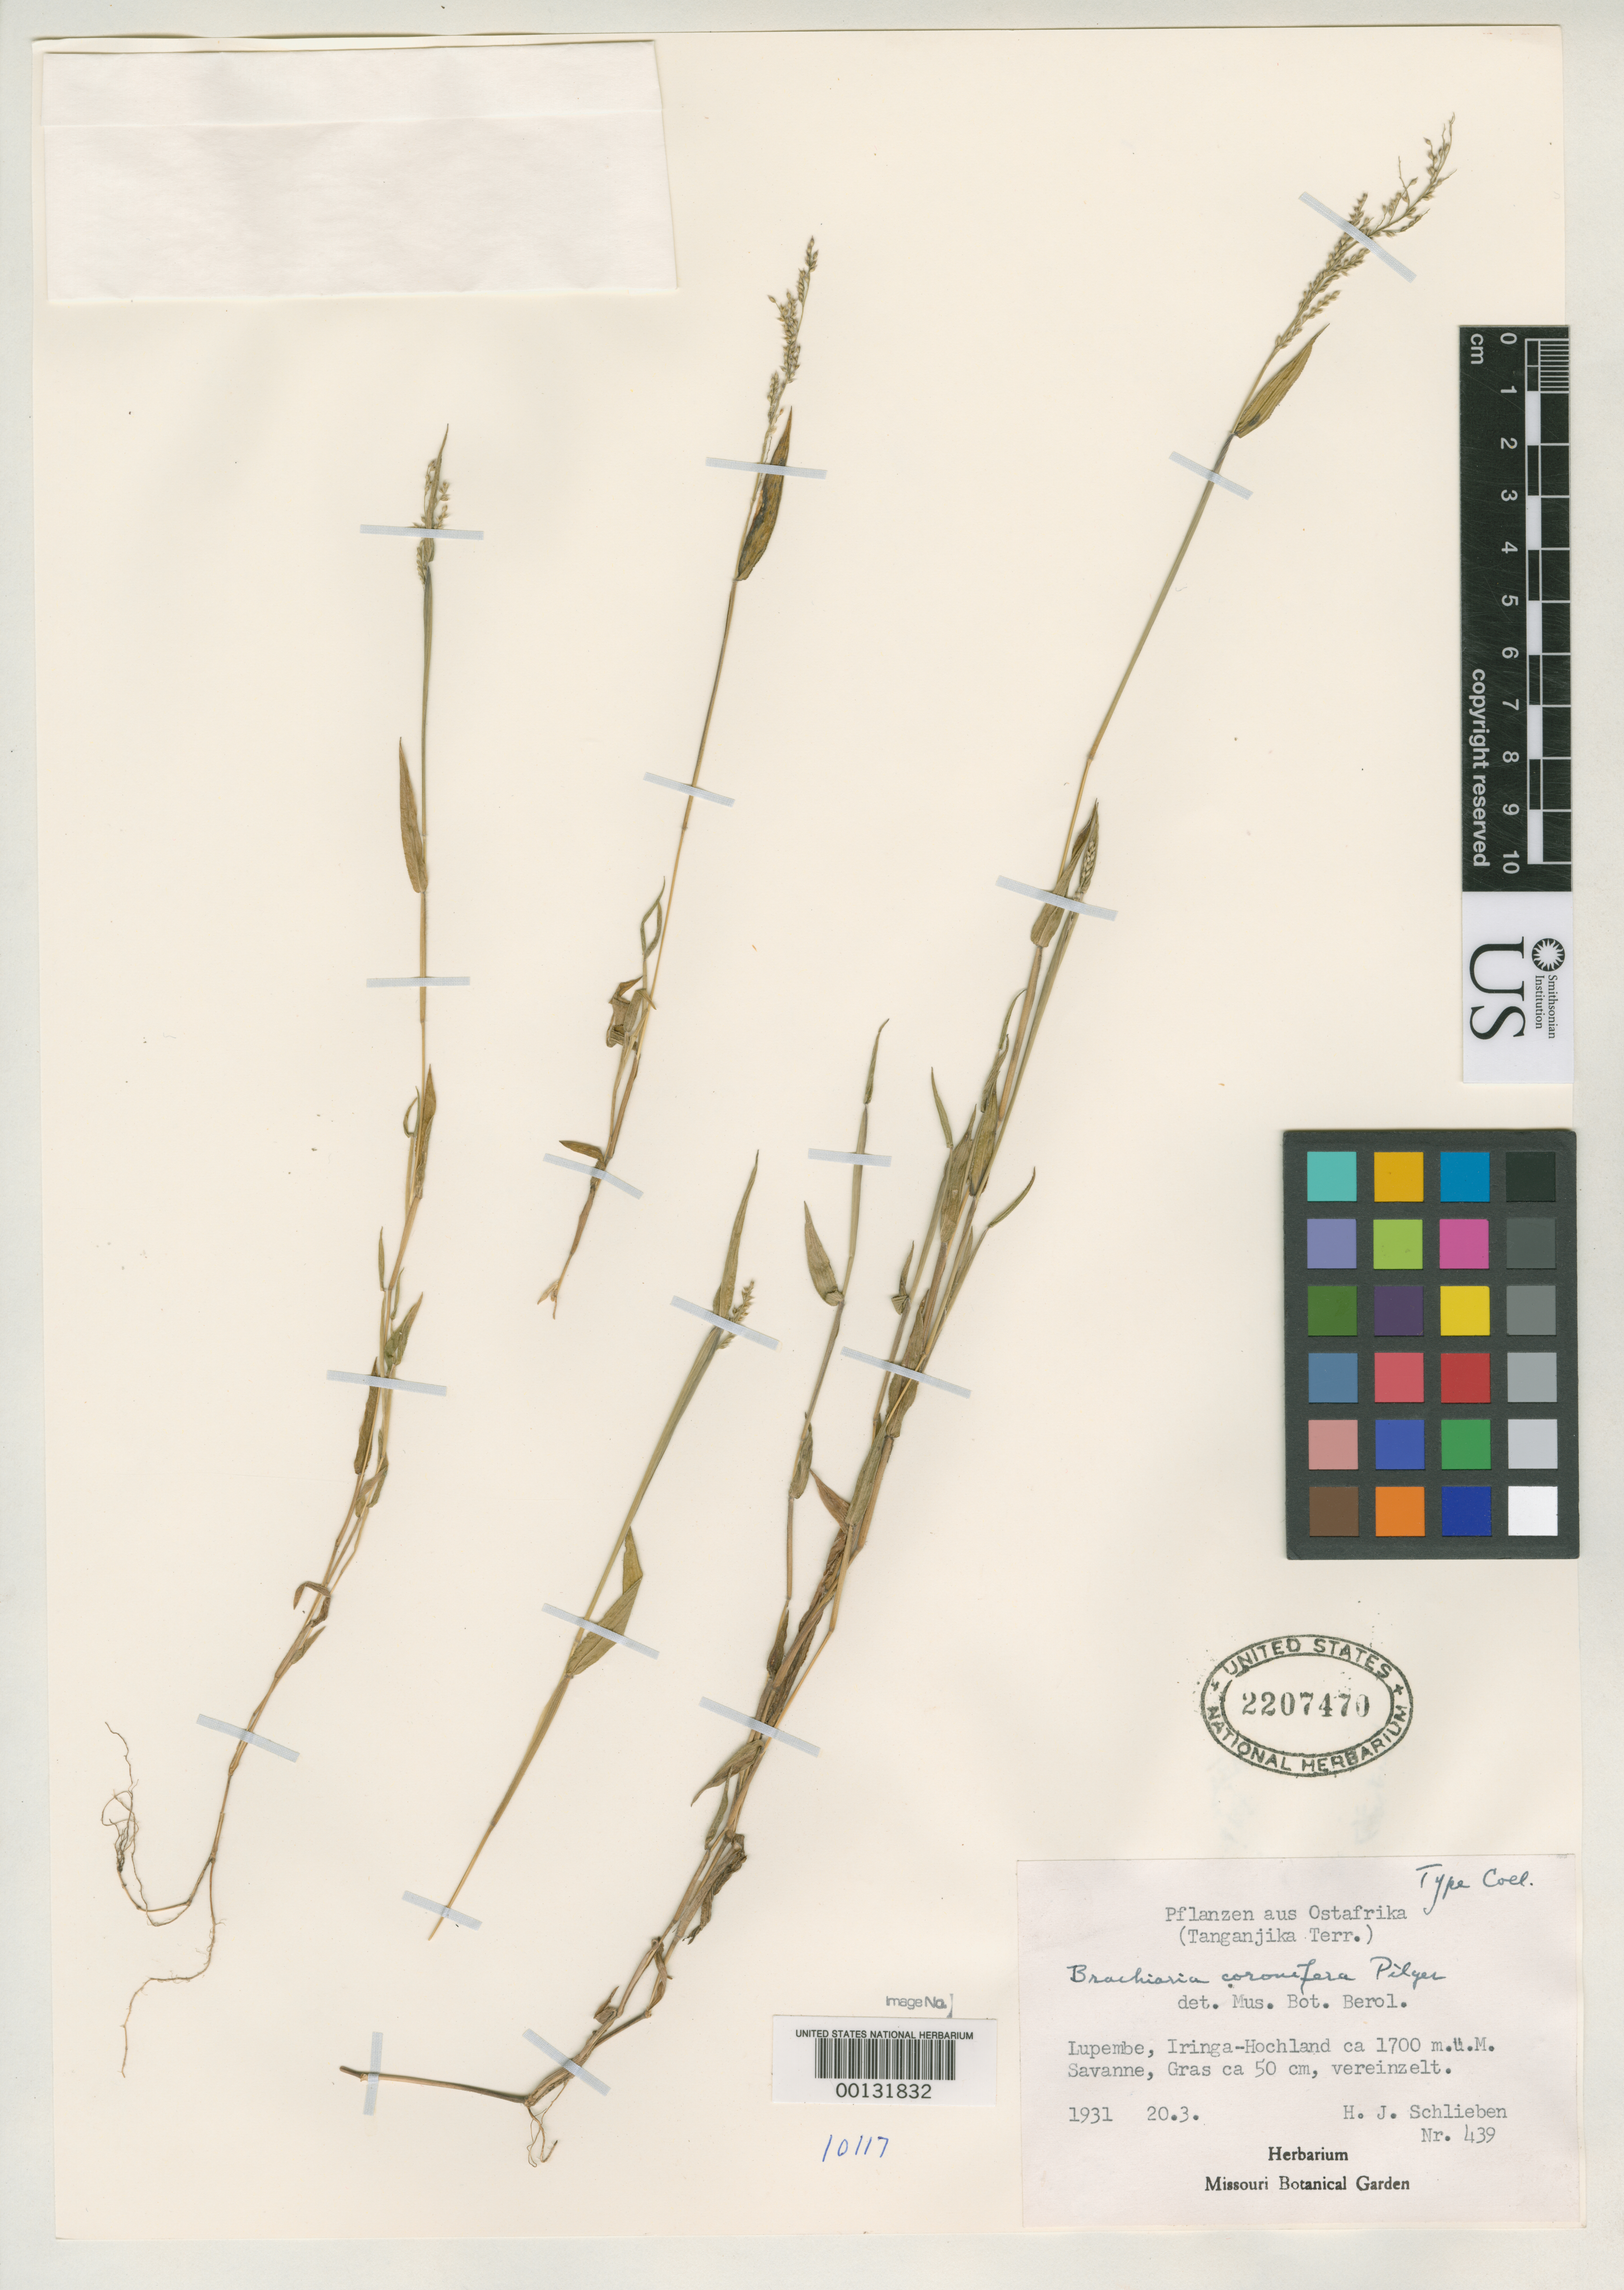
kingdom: Plantae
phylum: Tracheophyta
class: Liliopsida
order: Poales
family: Poaceae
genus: Brachiaria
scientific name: Brachiaria coronifera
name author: Pilg.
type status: Isotype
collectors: H. J. Schlieben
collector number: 439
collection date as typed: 20 Mar 1931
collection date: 1931-03-20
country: Tanzania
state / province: Iringa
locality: Lupembe, bei Likanga, im Pori.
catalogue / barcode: US 2207470